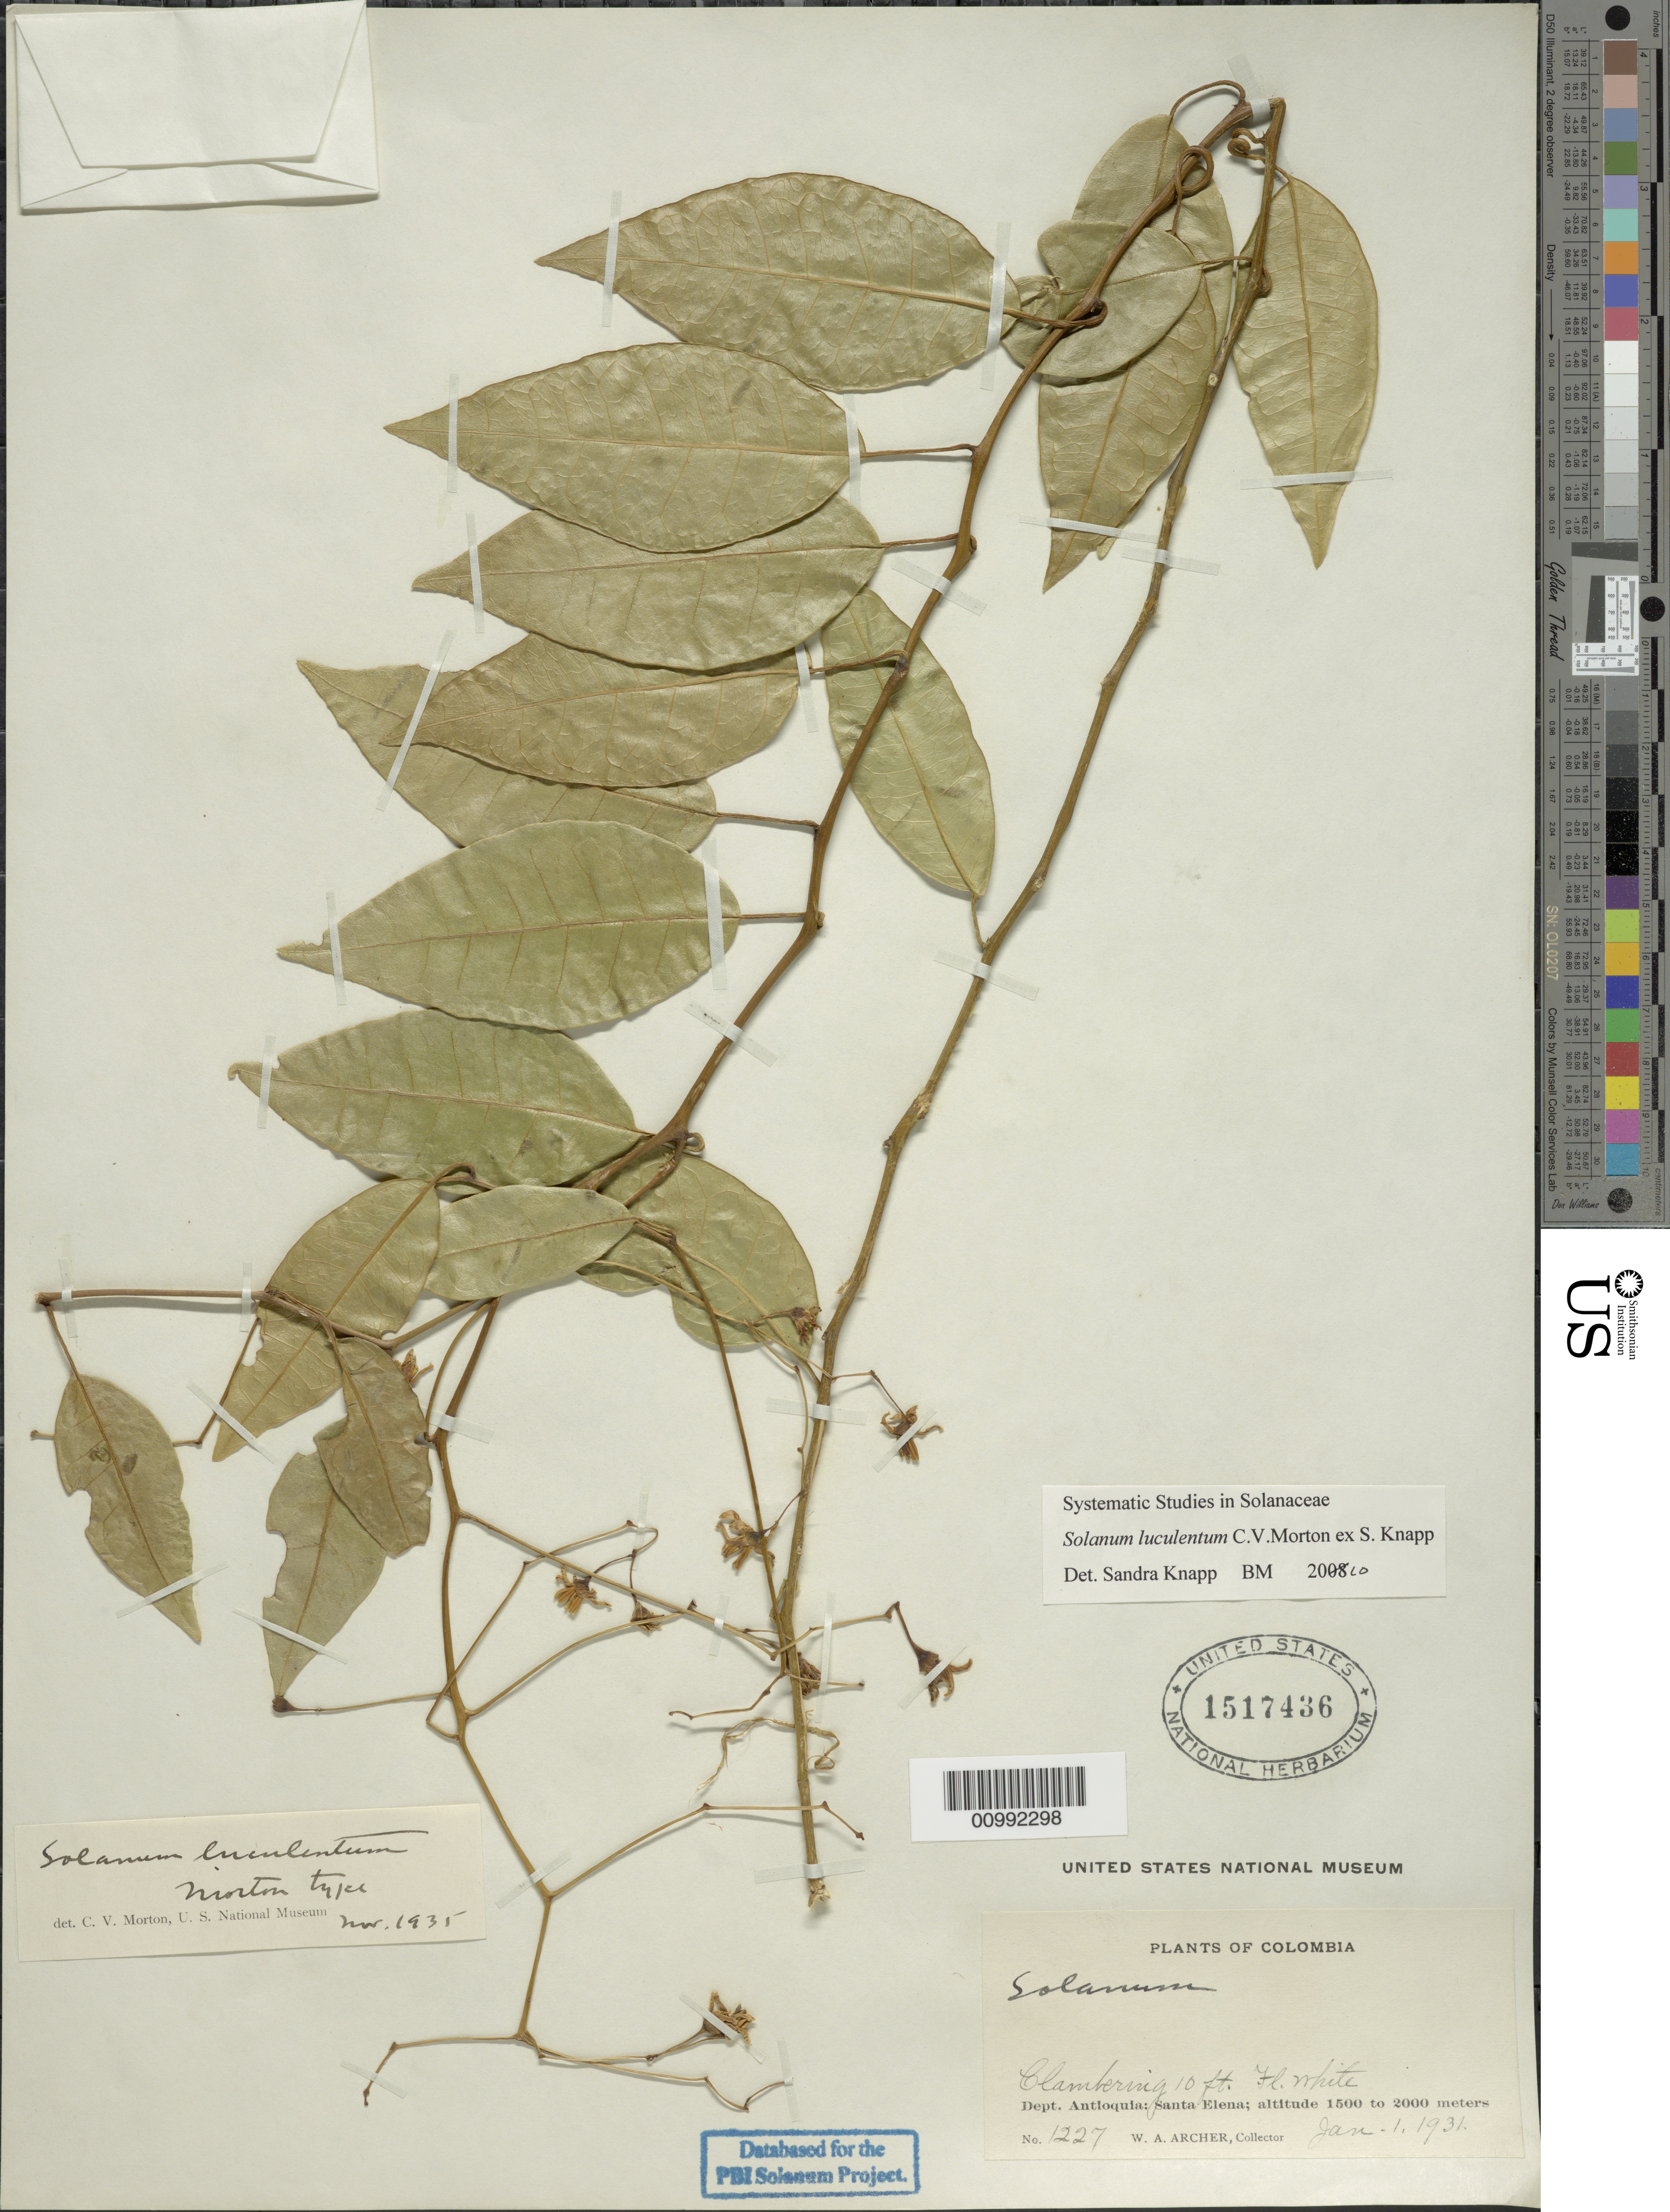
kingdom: Plantae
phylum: Tracheophyta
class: Magnoliopsida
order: Solanales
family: Solanaceae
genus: Solanum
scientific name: Solanum luculentum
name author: S. Knapp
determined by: Knapp, S. D.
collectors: A. W. Archer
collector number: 1227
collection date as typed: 1 Jan 1931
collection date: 1931-01-01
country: Colombia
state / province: Antioquia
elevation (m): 1500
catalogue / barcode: US 1517436